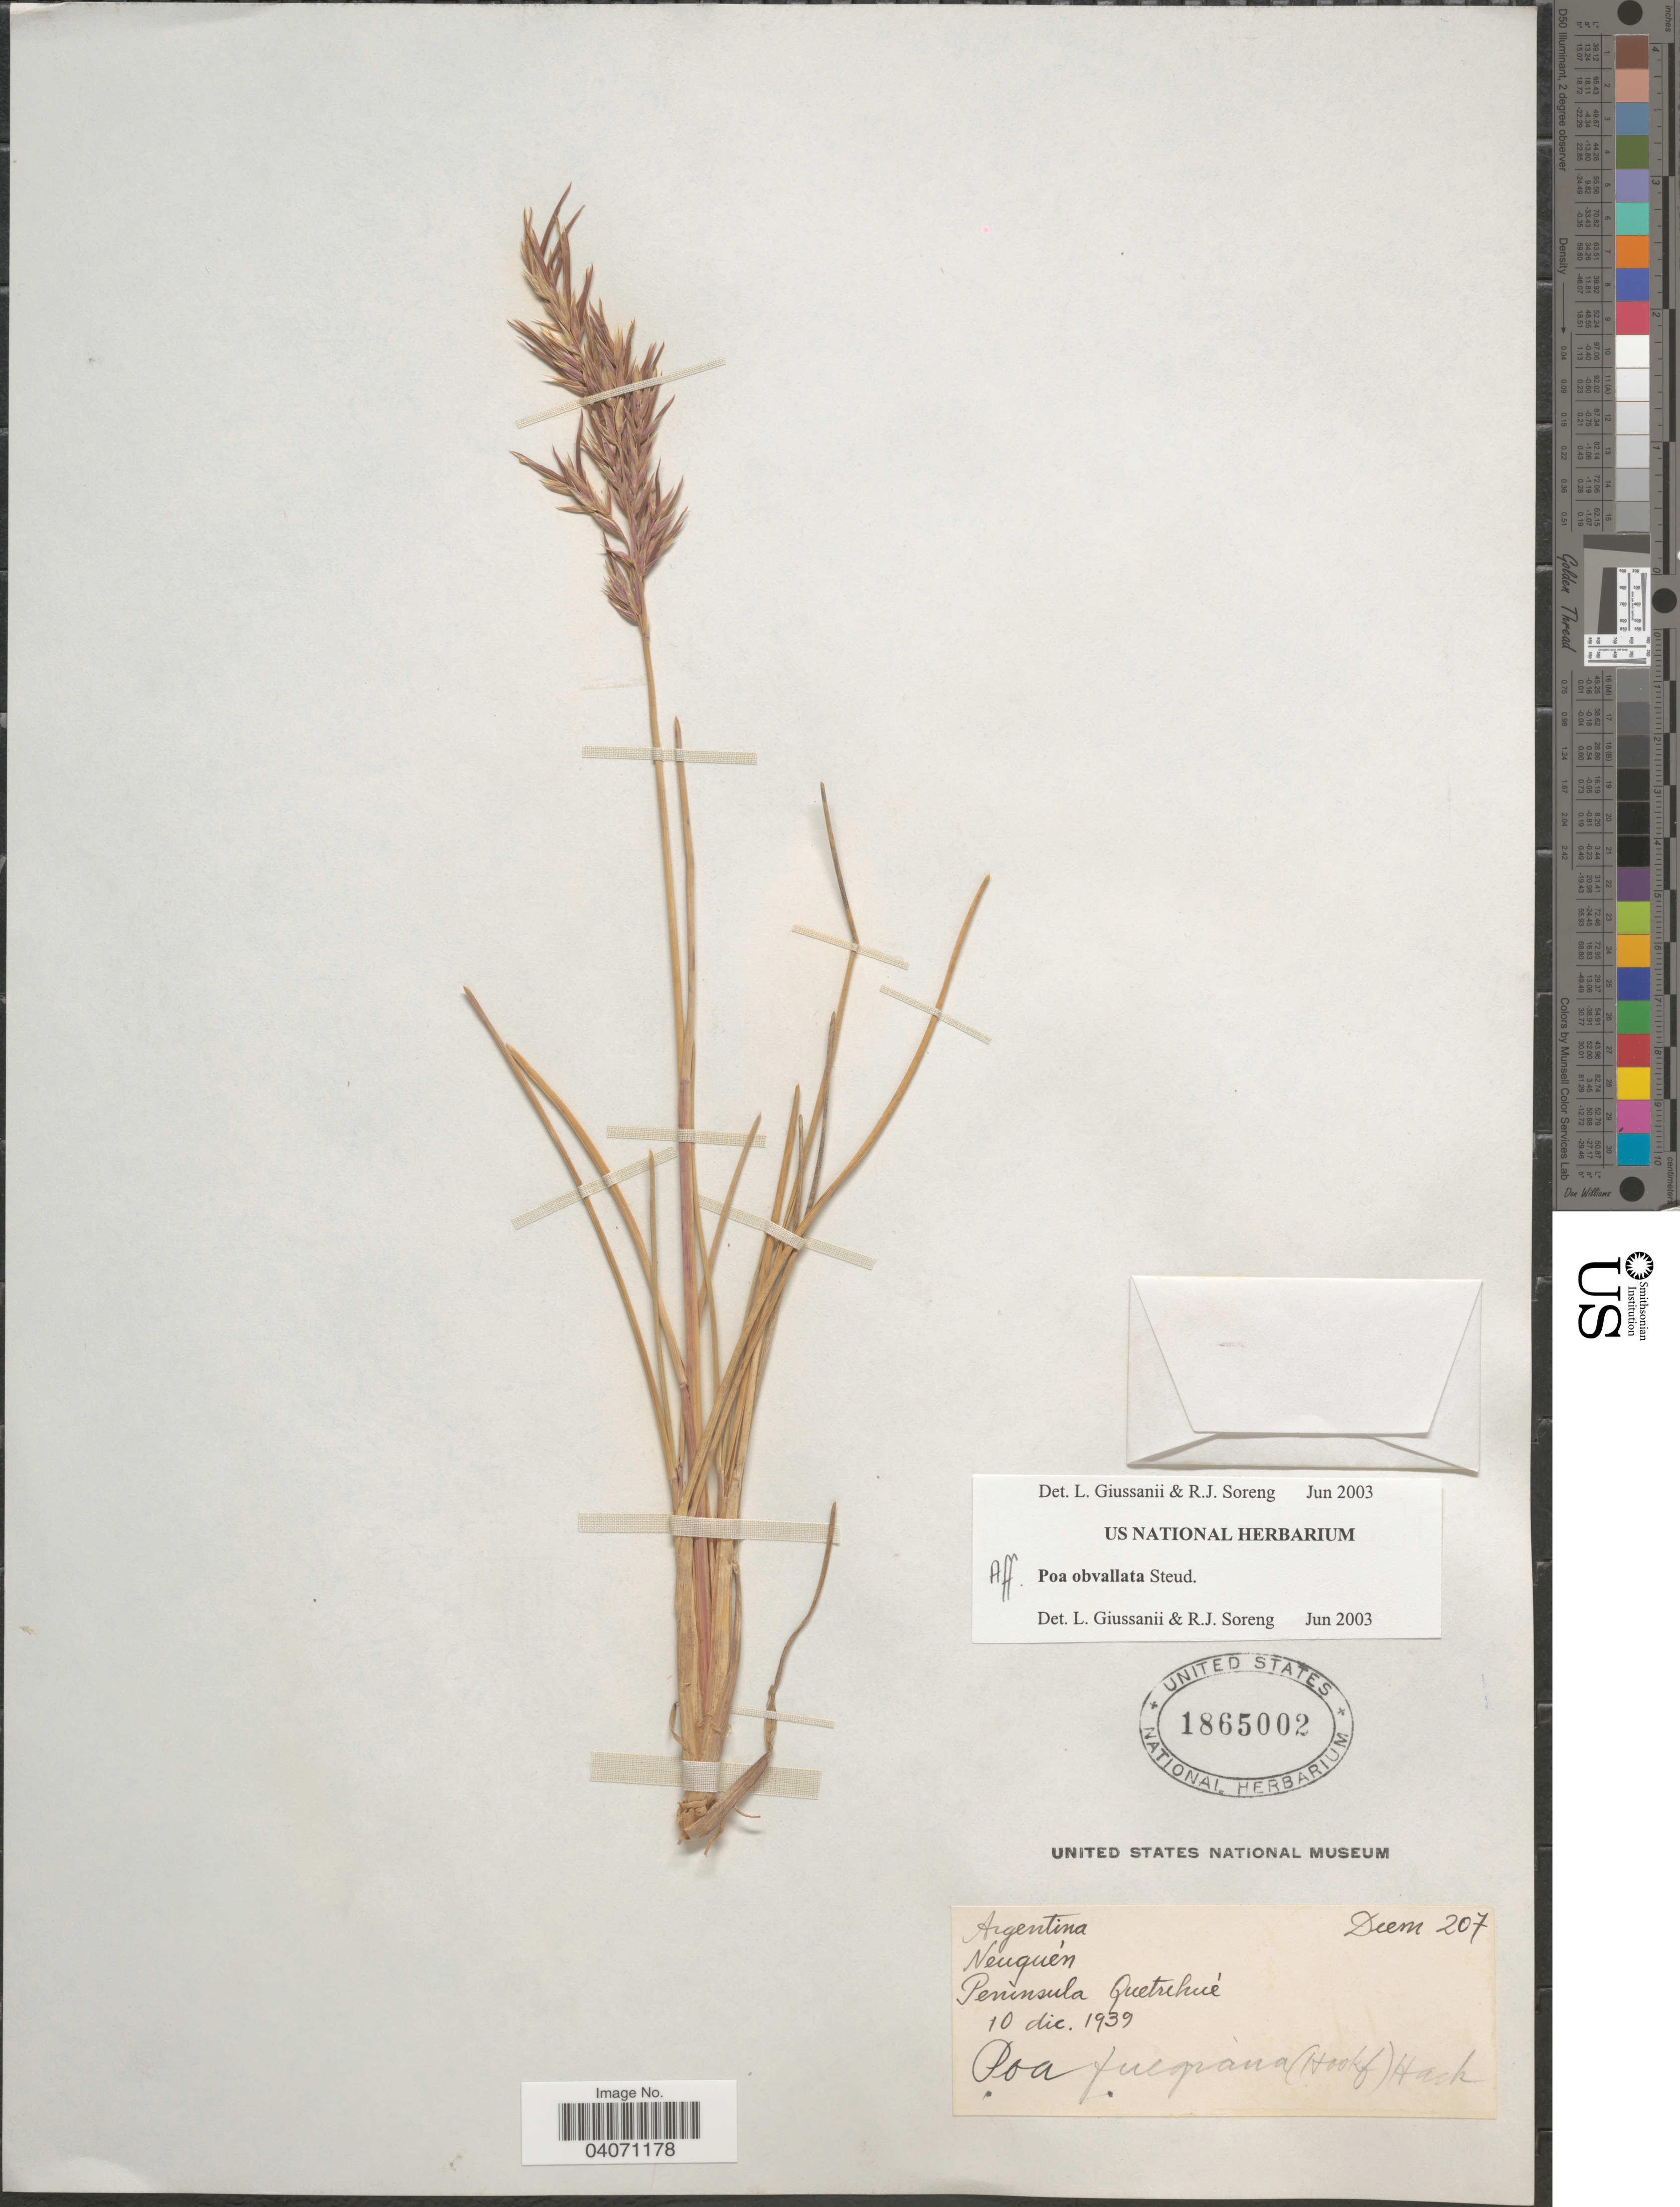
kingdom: Plantae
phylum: Tracheophyta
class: Liliopsida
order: Poales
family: Poaceae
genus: Poa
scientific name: Poa obvallata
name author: Steud.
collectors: Diem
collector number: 207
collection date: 1939-12-10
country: Argentina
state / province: Neuquen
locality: Peninsula Quetrihué.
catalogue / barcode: US 1865002